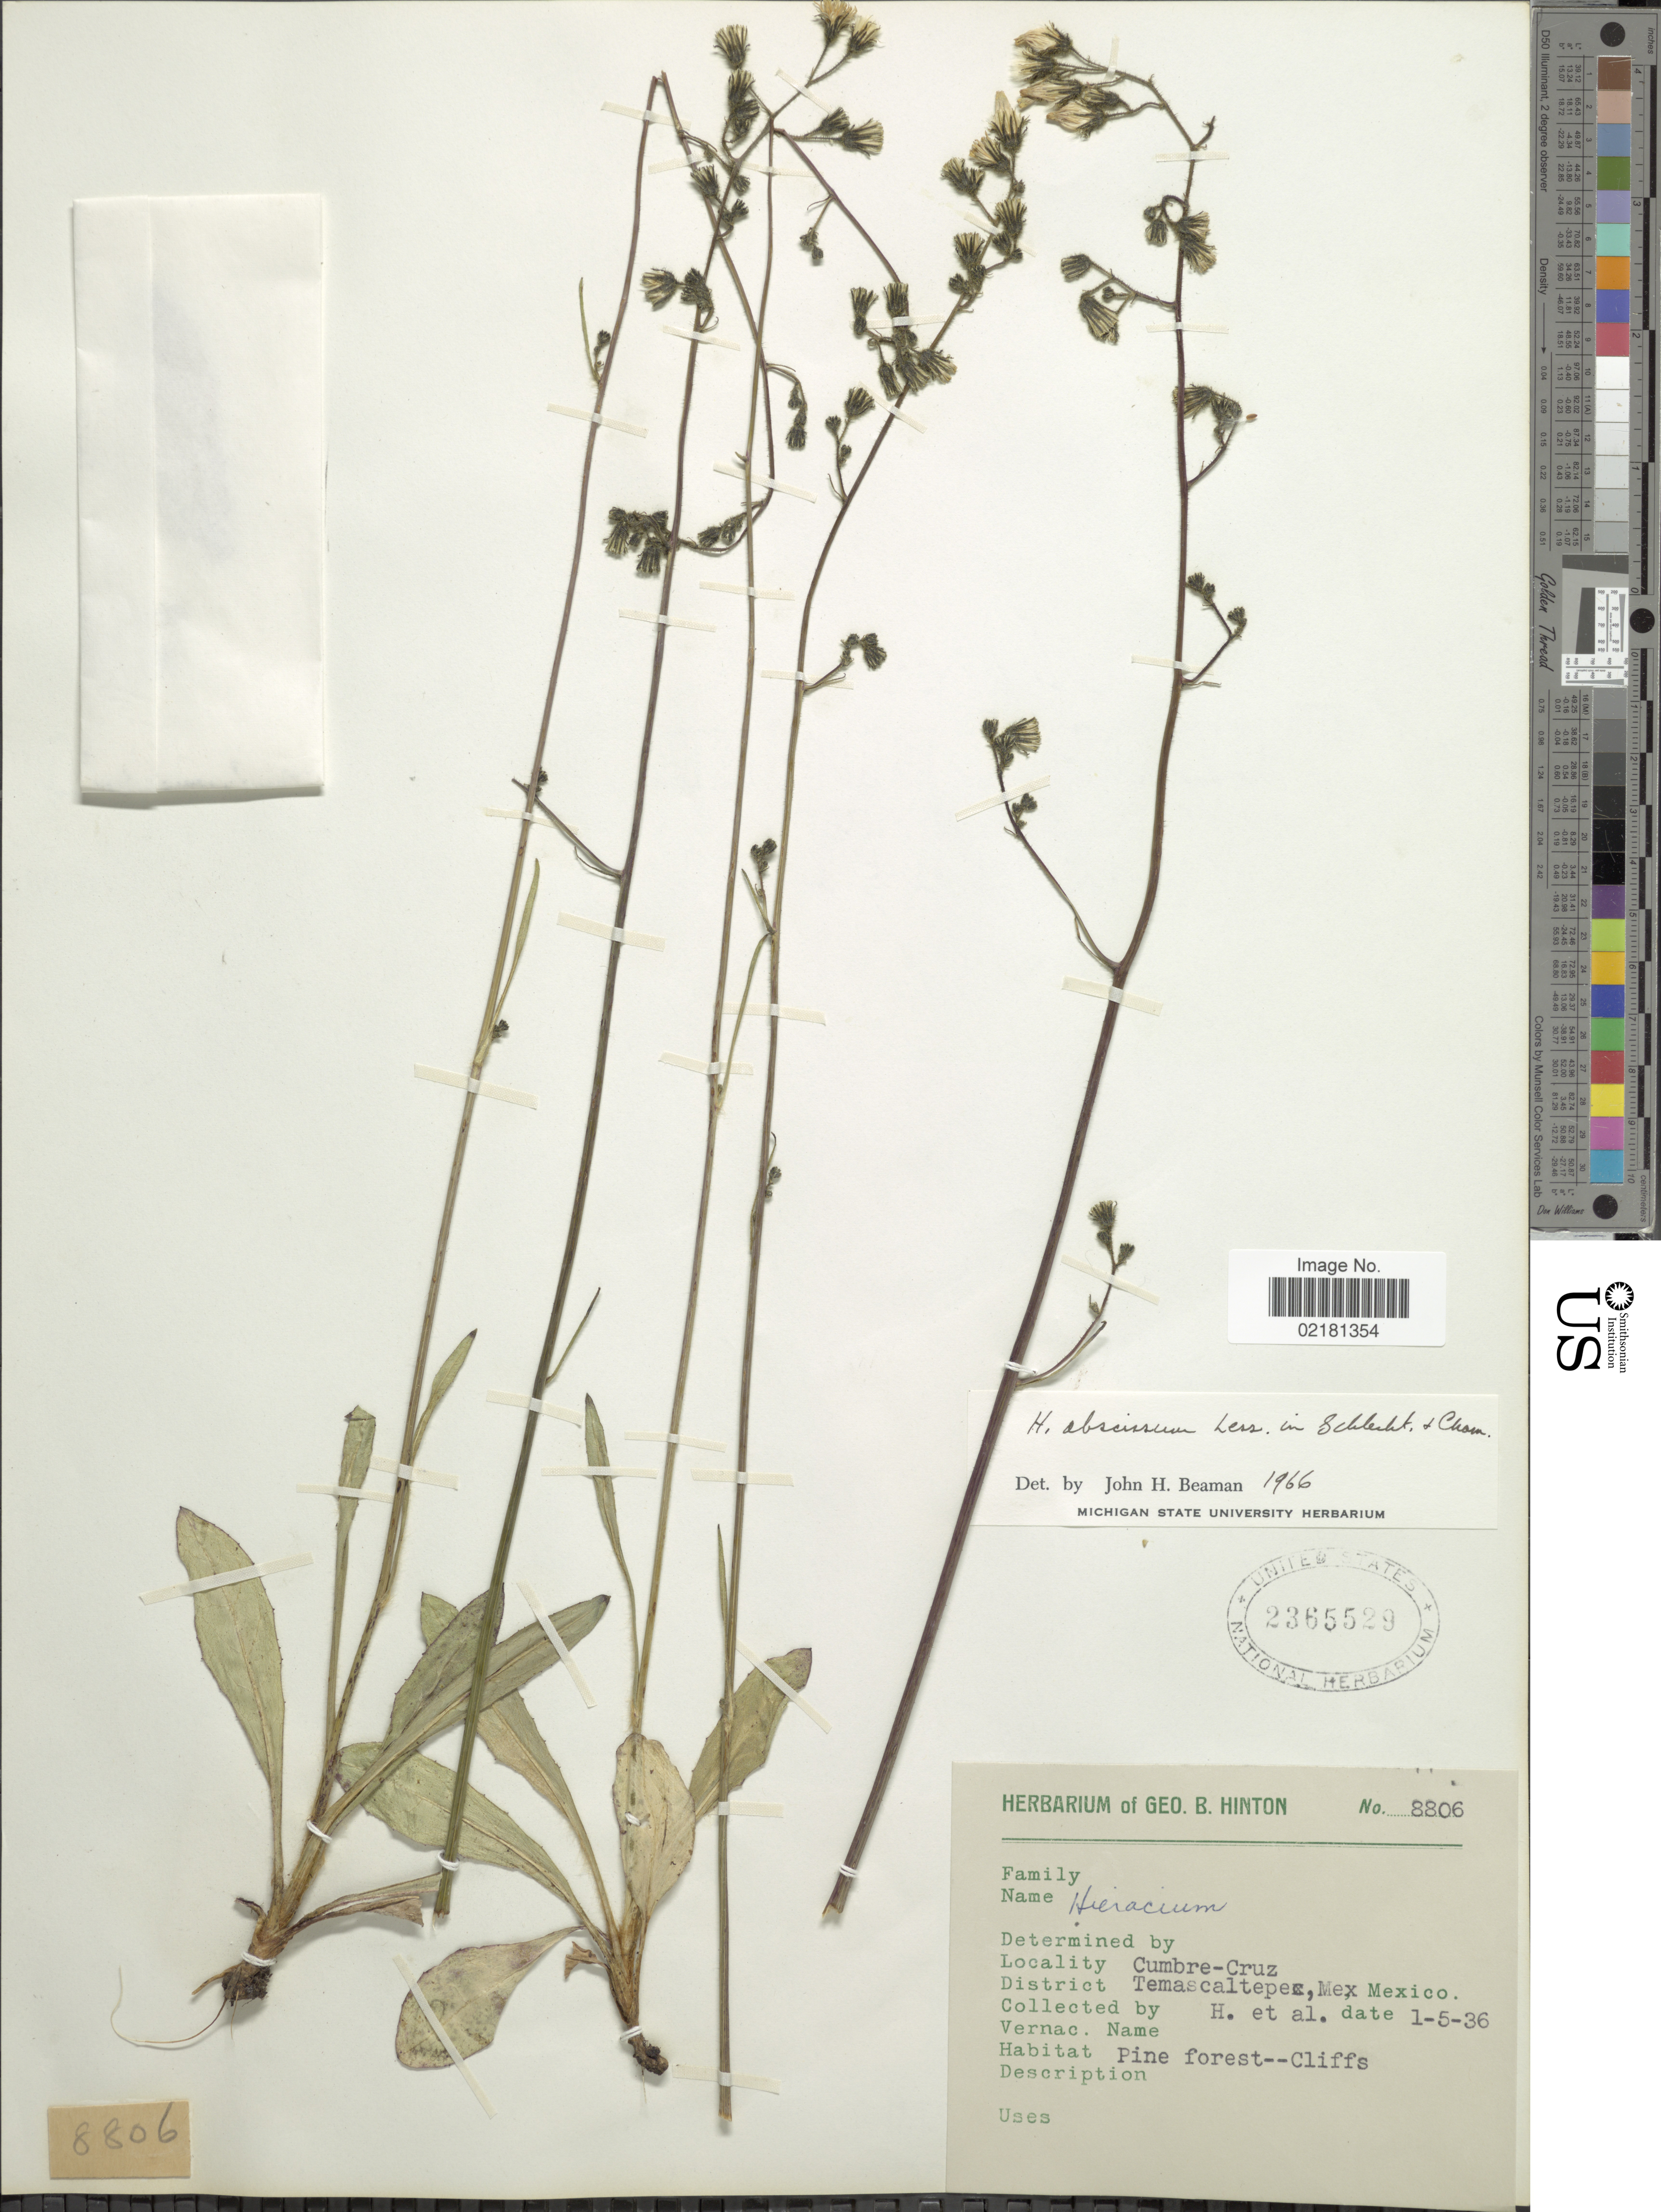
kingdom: Plantae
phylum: Tracheophyta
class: Magnoliopsida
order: Asterales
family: Asteraceae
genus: Hieracium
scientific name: Hieracium abscissum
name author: Less.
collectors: G. B. Hinton & et al.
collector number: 8806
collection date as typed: Transcribed d/m/y: 5/1/36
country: Mexico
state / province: México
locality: Cumbre-Cruz, District Temascaltepec.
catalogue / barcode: US 2365529